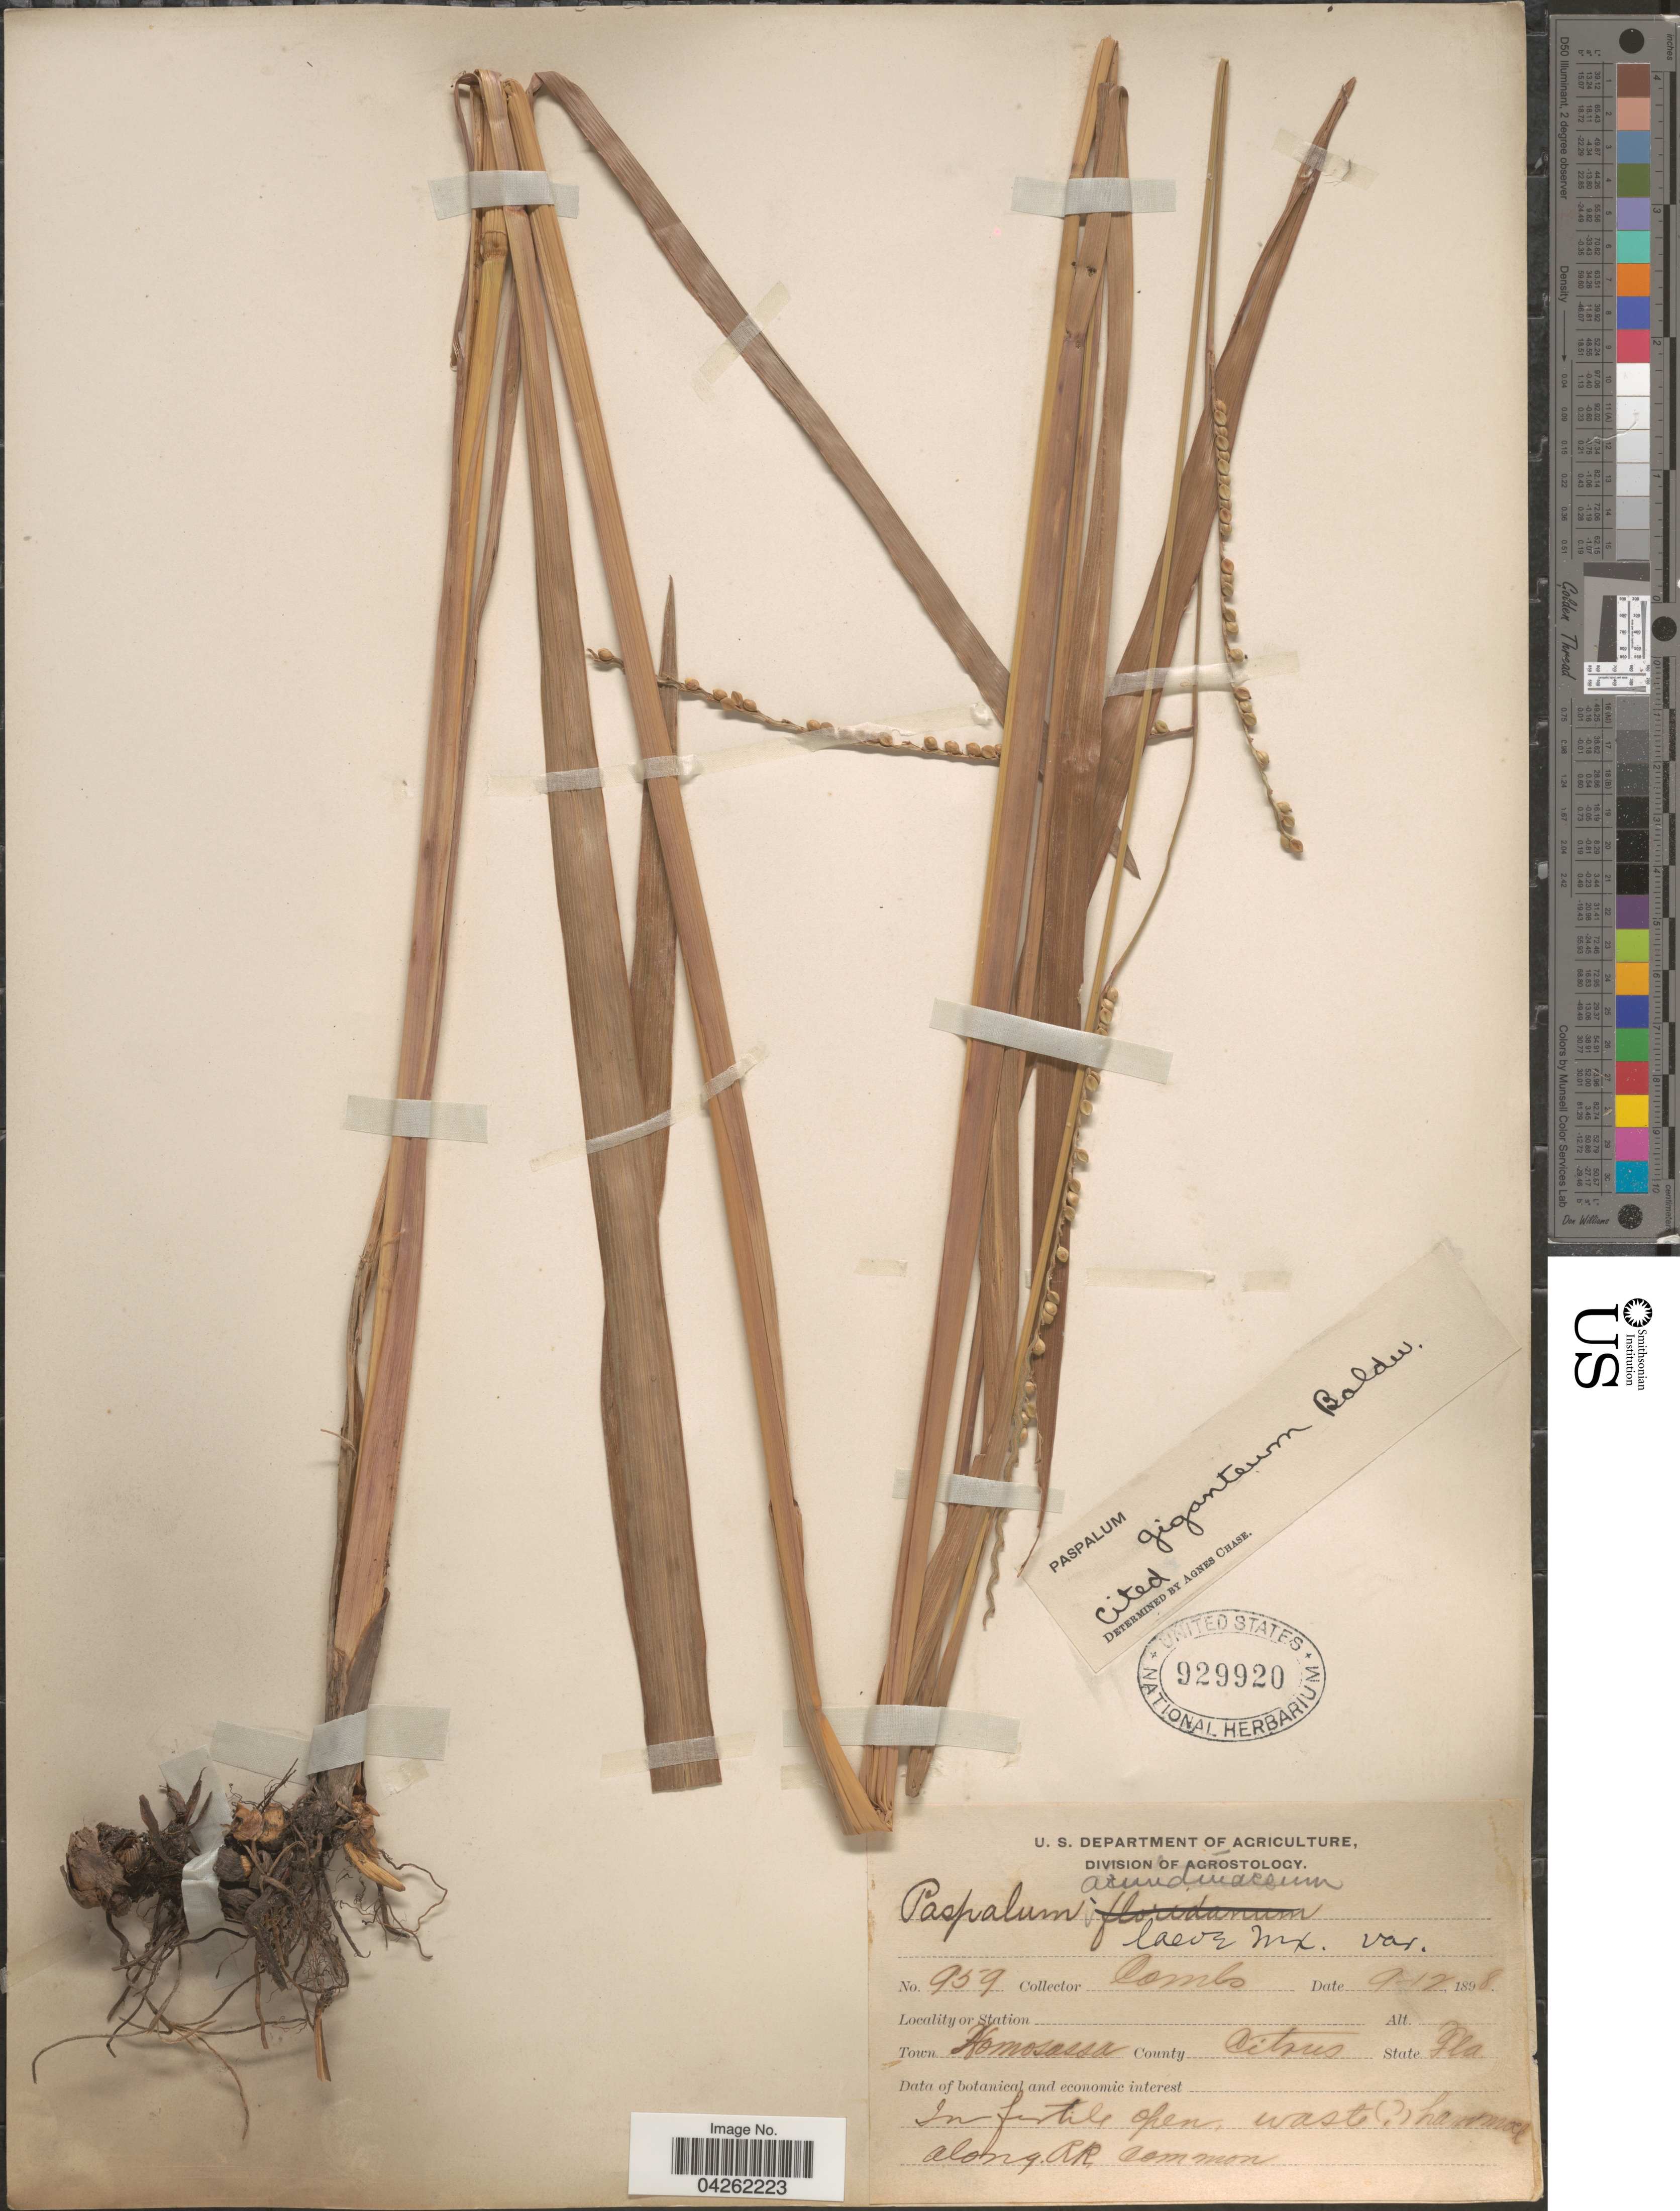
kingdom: Plantae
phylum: Tracheophyta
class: Liliopsida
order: Poales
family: Poaceae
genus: Paspalum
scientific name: Paspalum giganteum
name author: Baldwin ex Vasey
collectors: -. Combs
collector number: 959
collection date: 1898-09-12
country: United States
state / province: Florida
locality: Town Homosassa. County Citrus. In fertile open, waste hammock along RR.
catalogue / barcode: US 929920